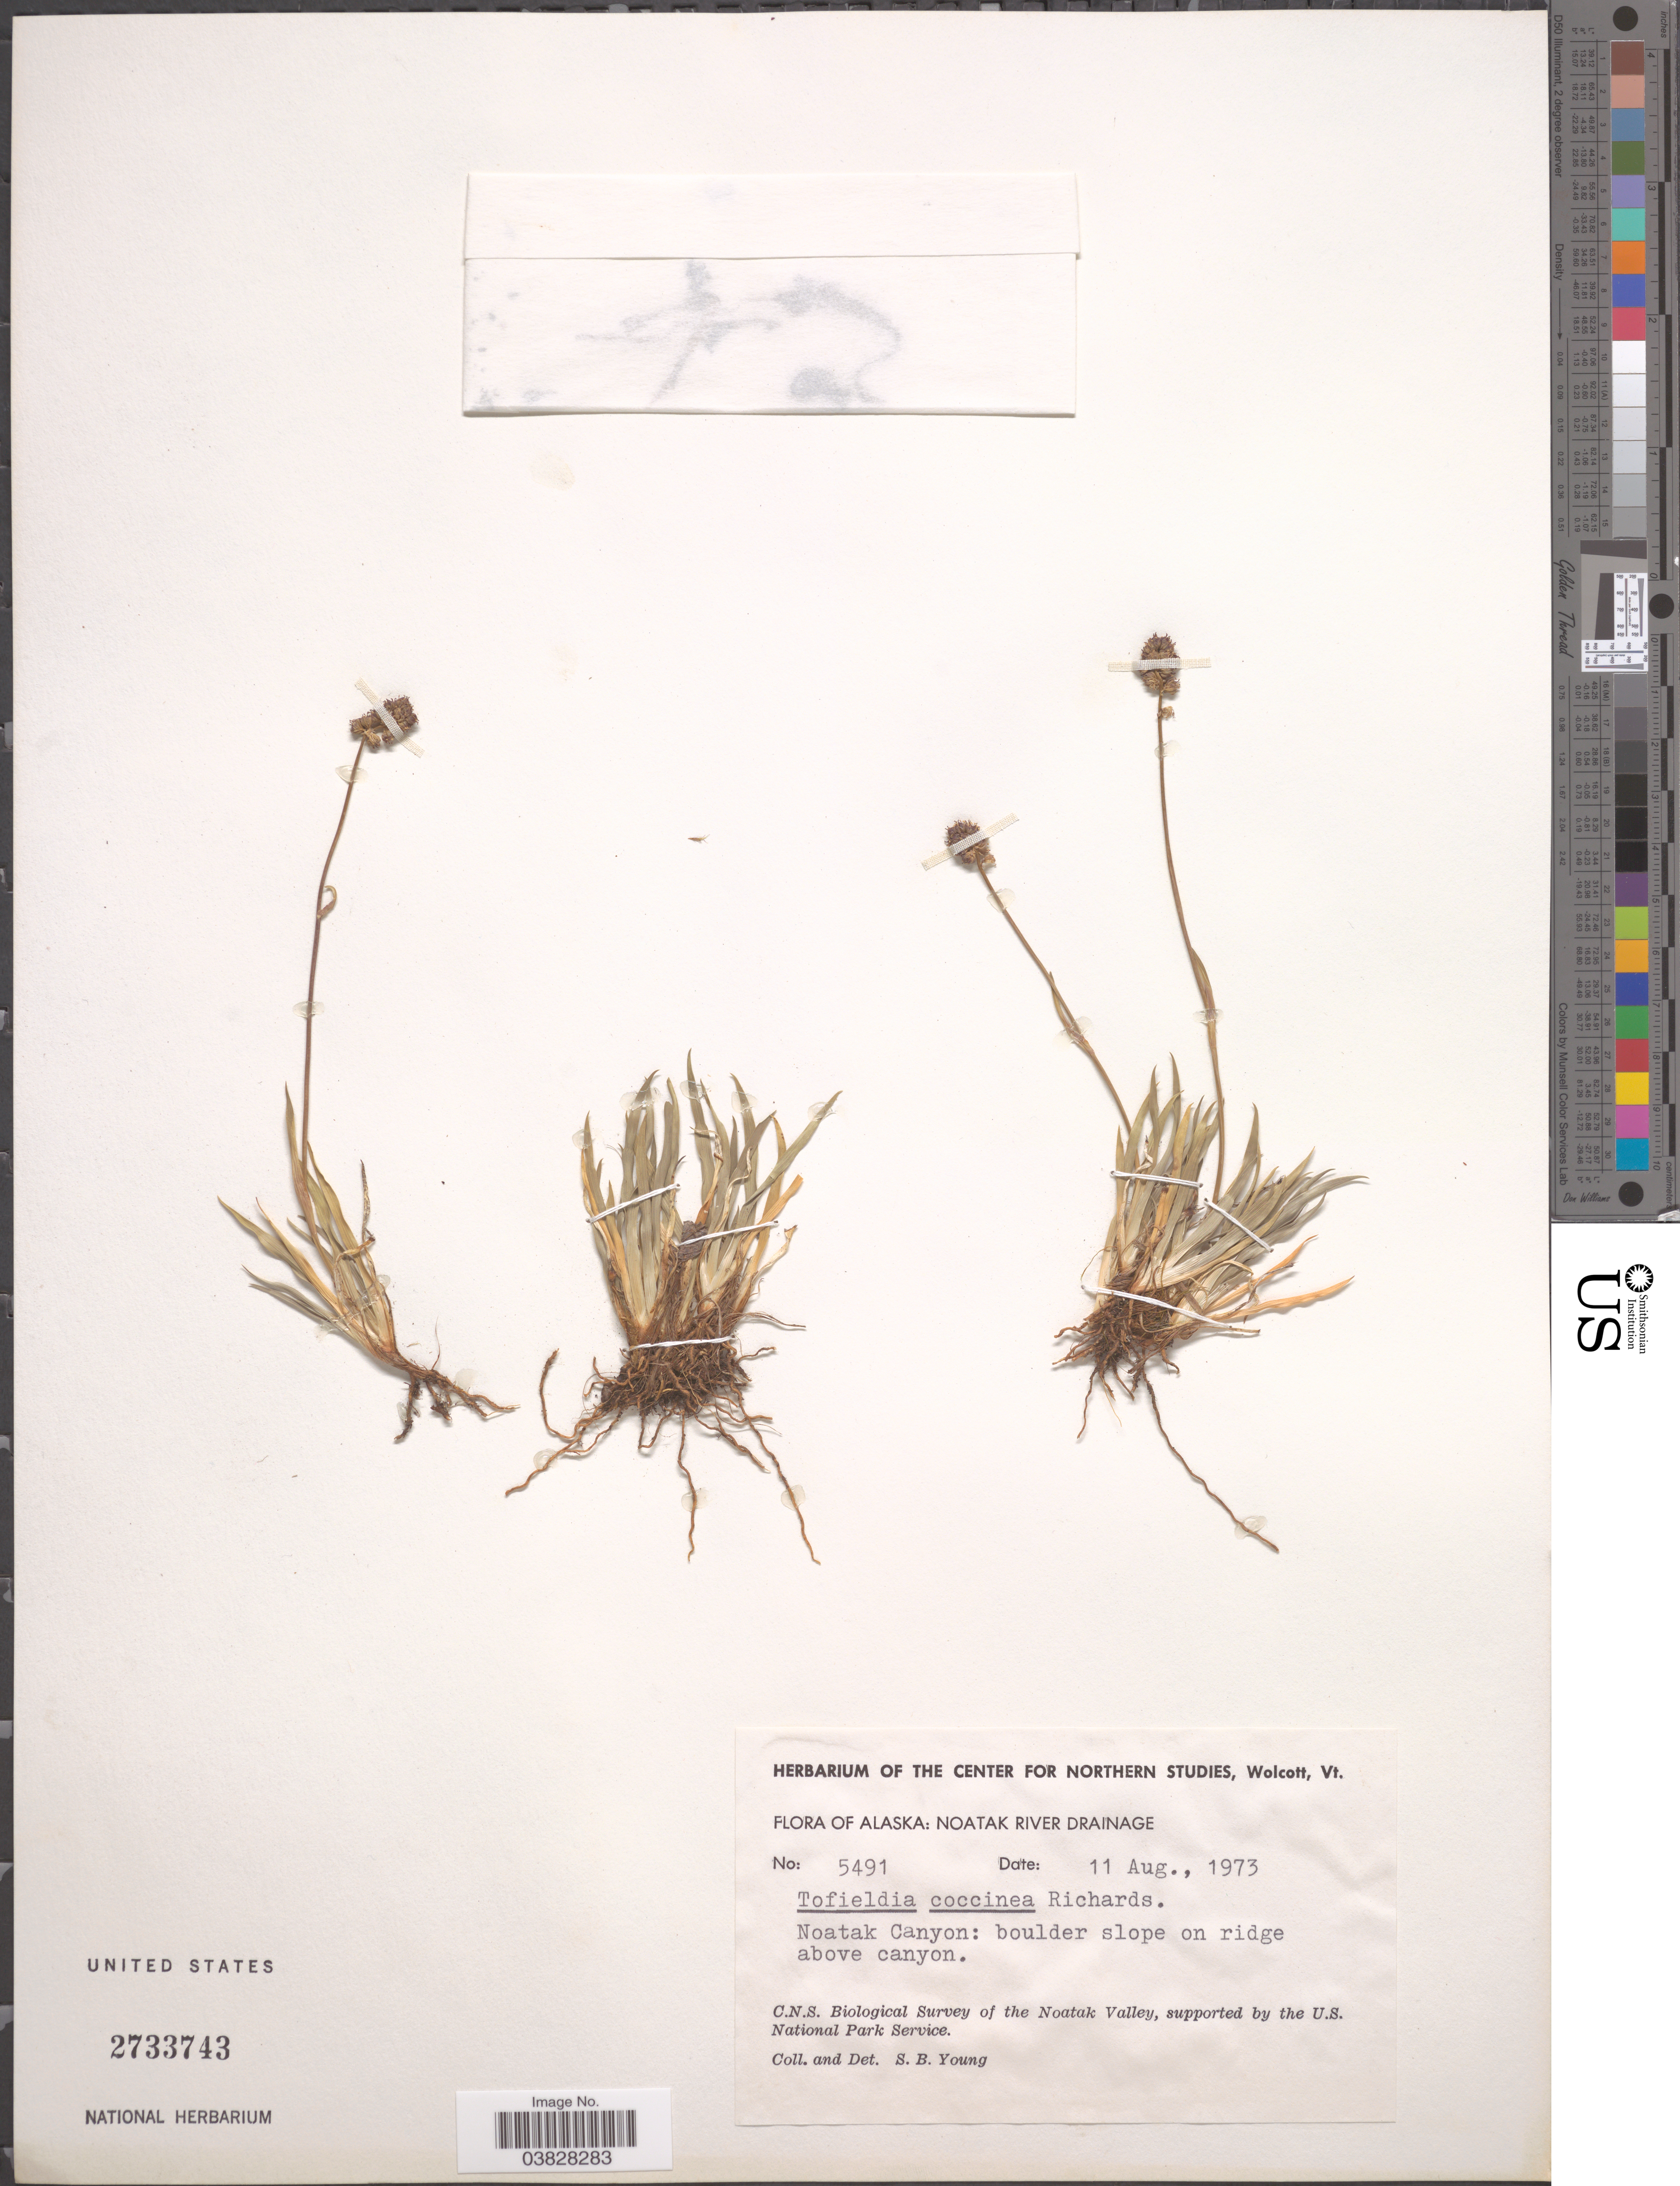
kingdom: Plantae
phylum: Tracheophyta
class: Liliopsida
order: Alismatales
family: Tofieldiaceae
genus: Tofieldia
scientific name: Tofieldia coccinea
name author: Richardson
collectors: S. Young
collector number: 5491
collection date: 1973-08-11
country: United States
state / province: Alaska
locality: Noatak River Drainage. Noatak Canyon: boulder slope on ridge above canyon. Noatak Valley.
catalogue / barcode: US 2733743